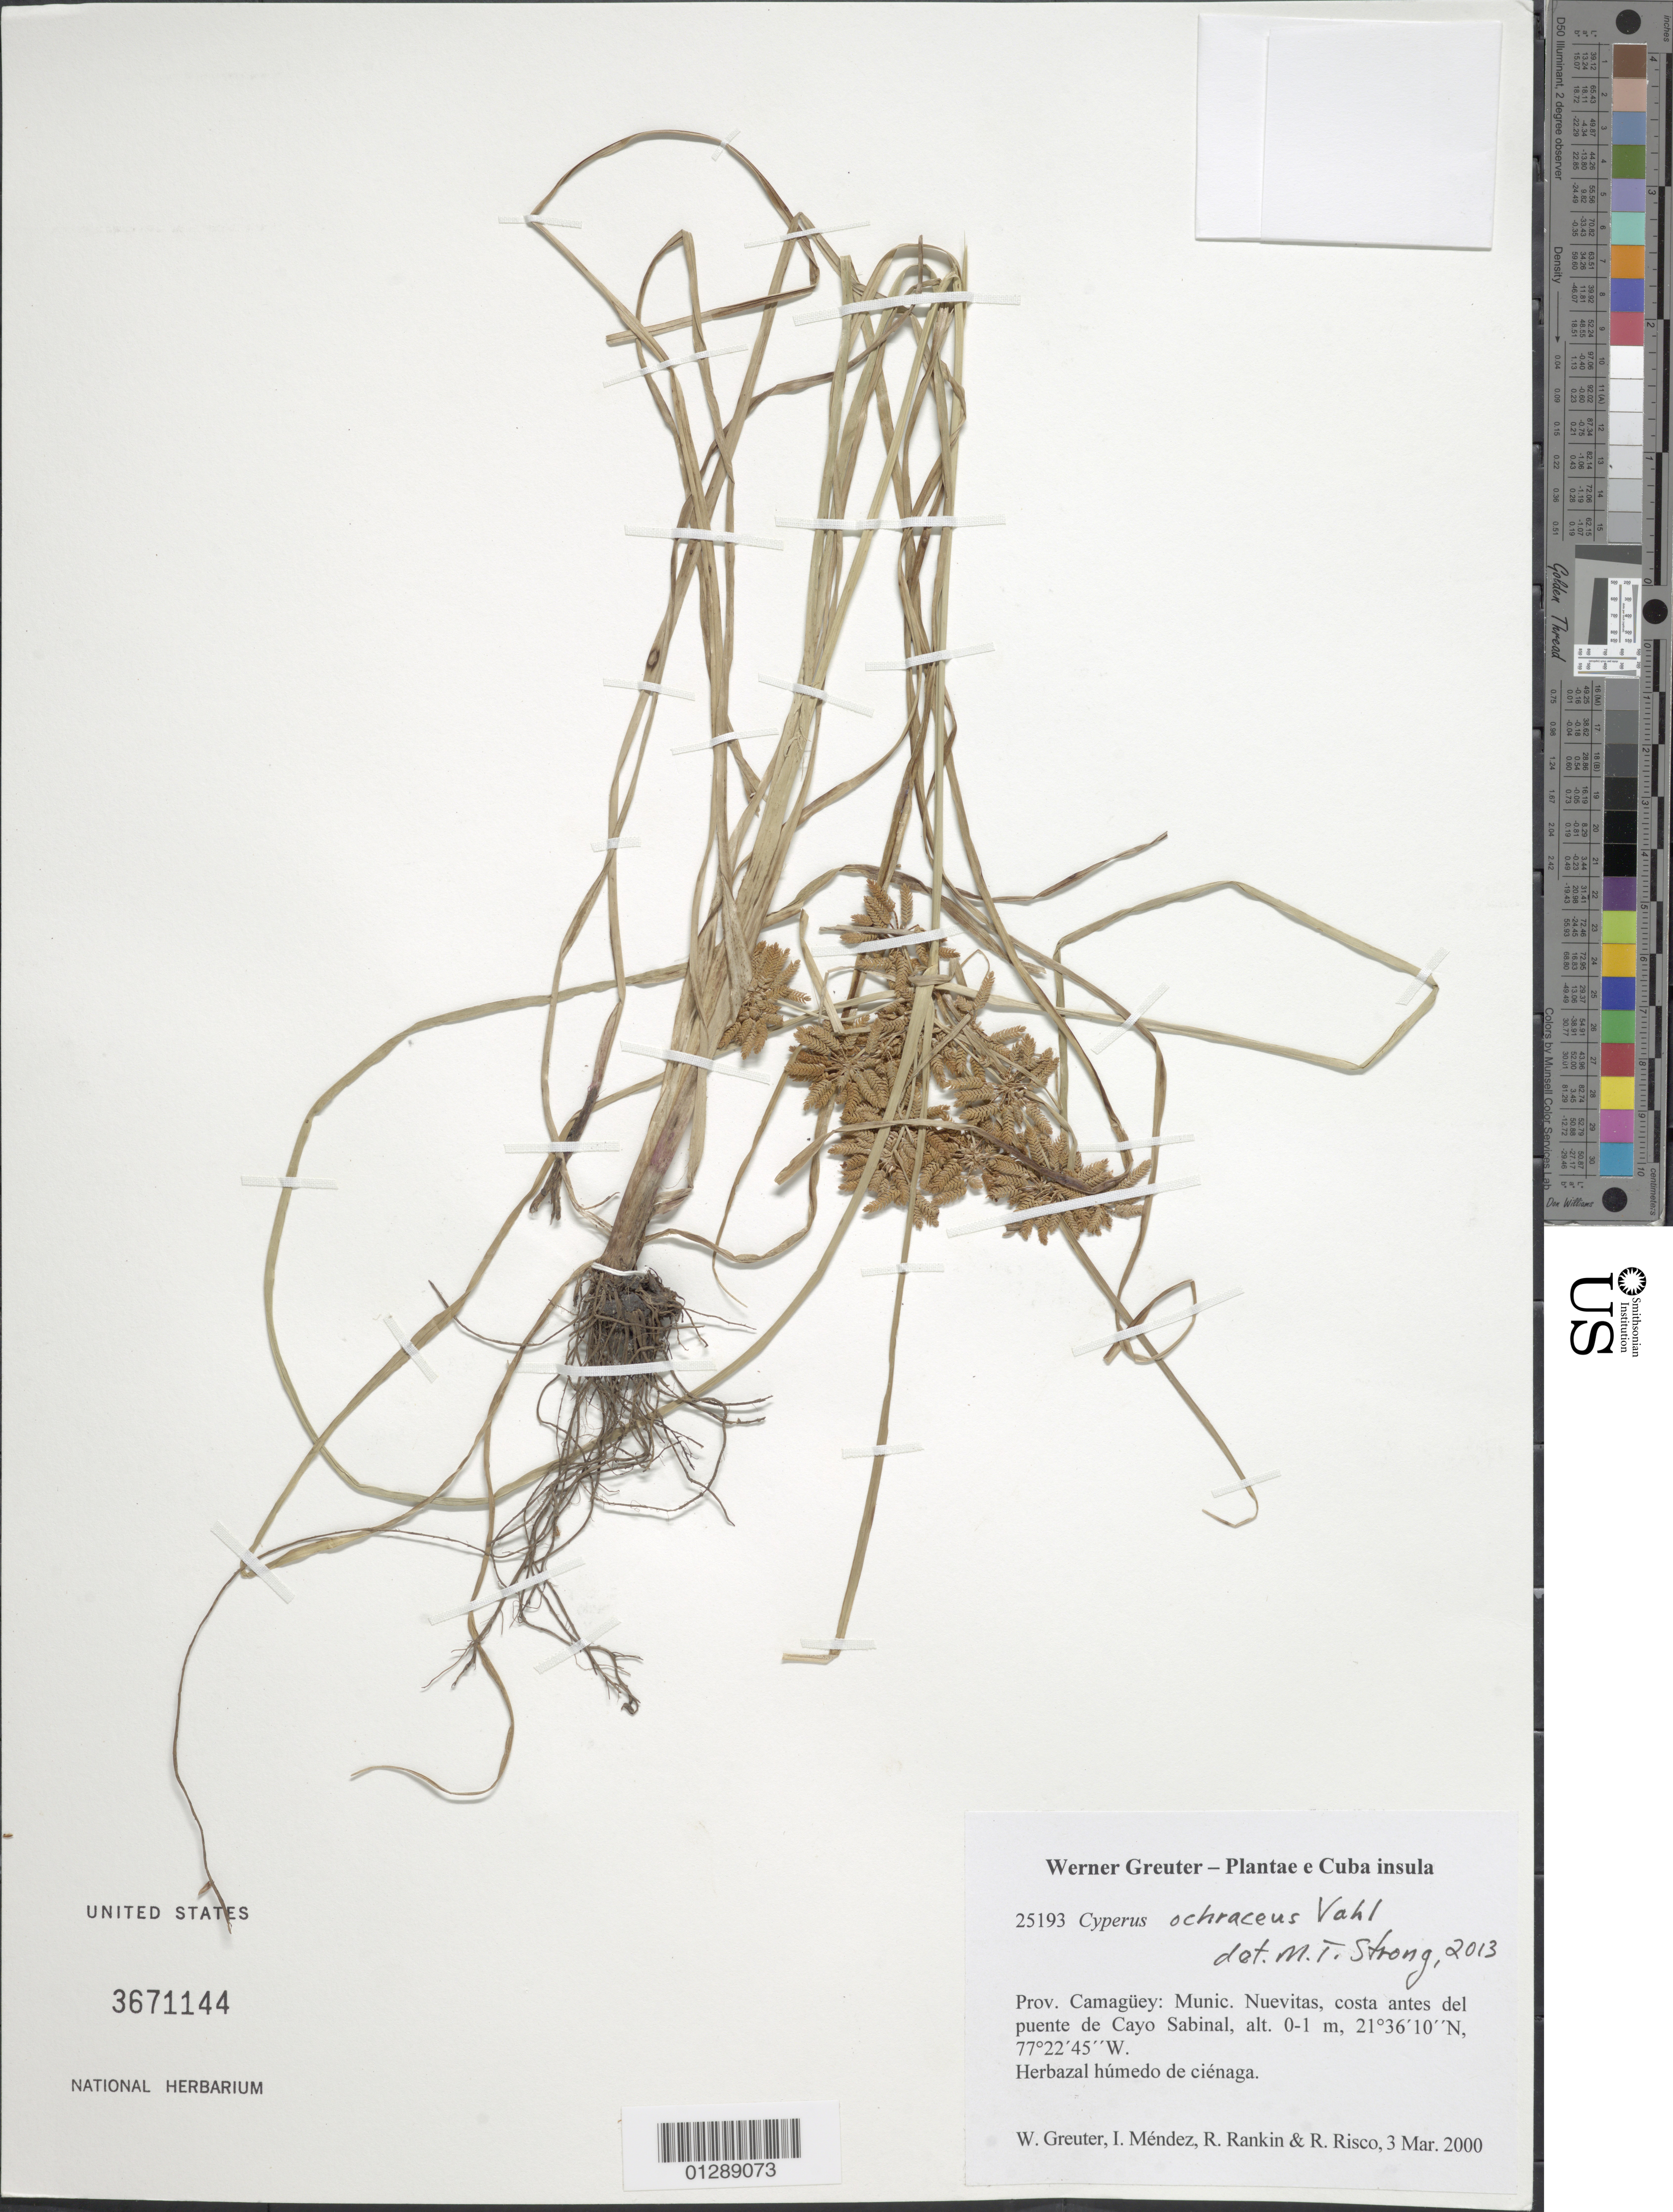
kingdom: Plantae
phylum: Tracheophyta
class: Liliopsida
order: Poales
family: Cyperaceae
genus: Cyperus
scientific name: Cyperus ochraceus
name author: Vahl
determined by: Strong, M. T., (US), Smithsonian Institution - National Museum of Natural History (UNITED STATES)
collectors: W. R. Greuter, I. Méndez, R. Rankin Rodriguez & R. Risco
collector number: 25193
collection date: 2000-03-03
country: Cuba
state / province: Camagüey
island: Cuba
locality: Munic. Nuevitas, costa antes del puente de Cayo Sabinal.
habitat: Herbazal húmedo de ciénaga.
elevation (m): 0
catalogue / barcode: US 3671144